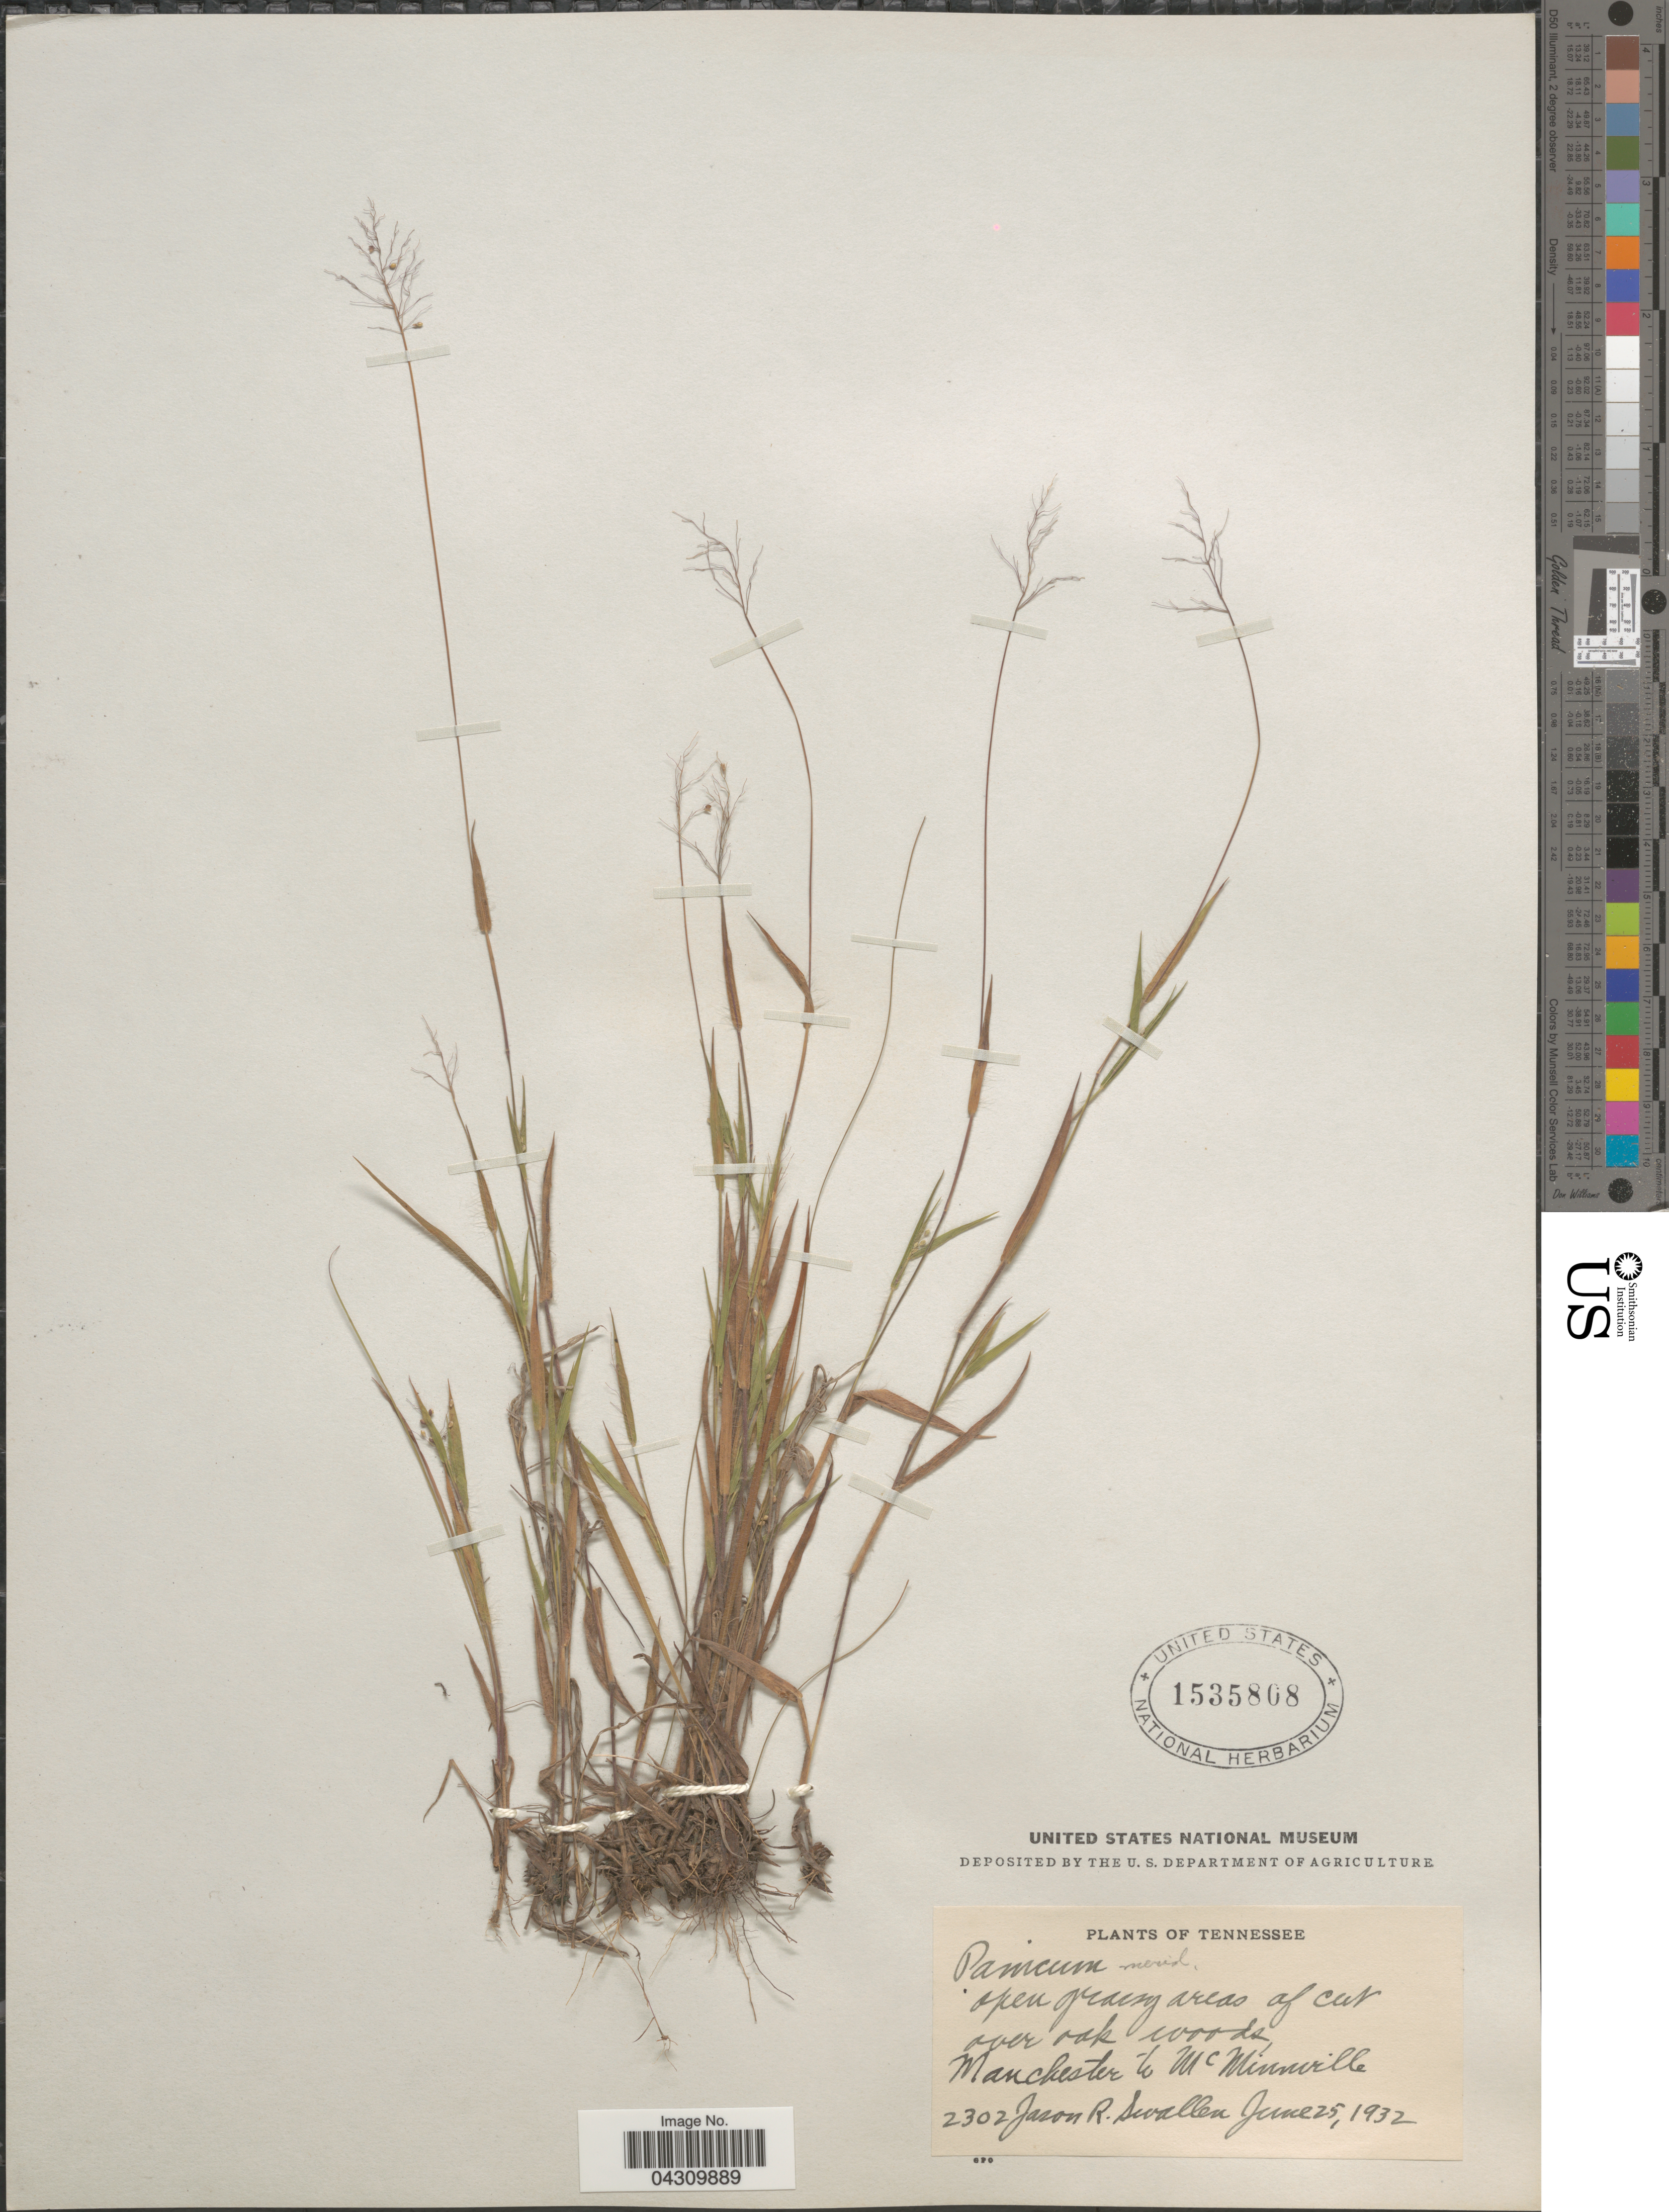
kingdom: Plantae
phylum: Tracheophyta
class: Liliopsida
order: Poales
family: Poaceae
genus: Dichanthelium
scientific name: Dichanthelium acuminatum var. acuminatum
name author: (Sw.) Gould & C.A. Clark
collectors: J. R. Swallen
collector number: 2302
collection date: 1932-06-25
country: United States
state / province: Tennessee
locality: Manchester to McMinnville.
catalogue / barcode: US 1535808